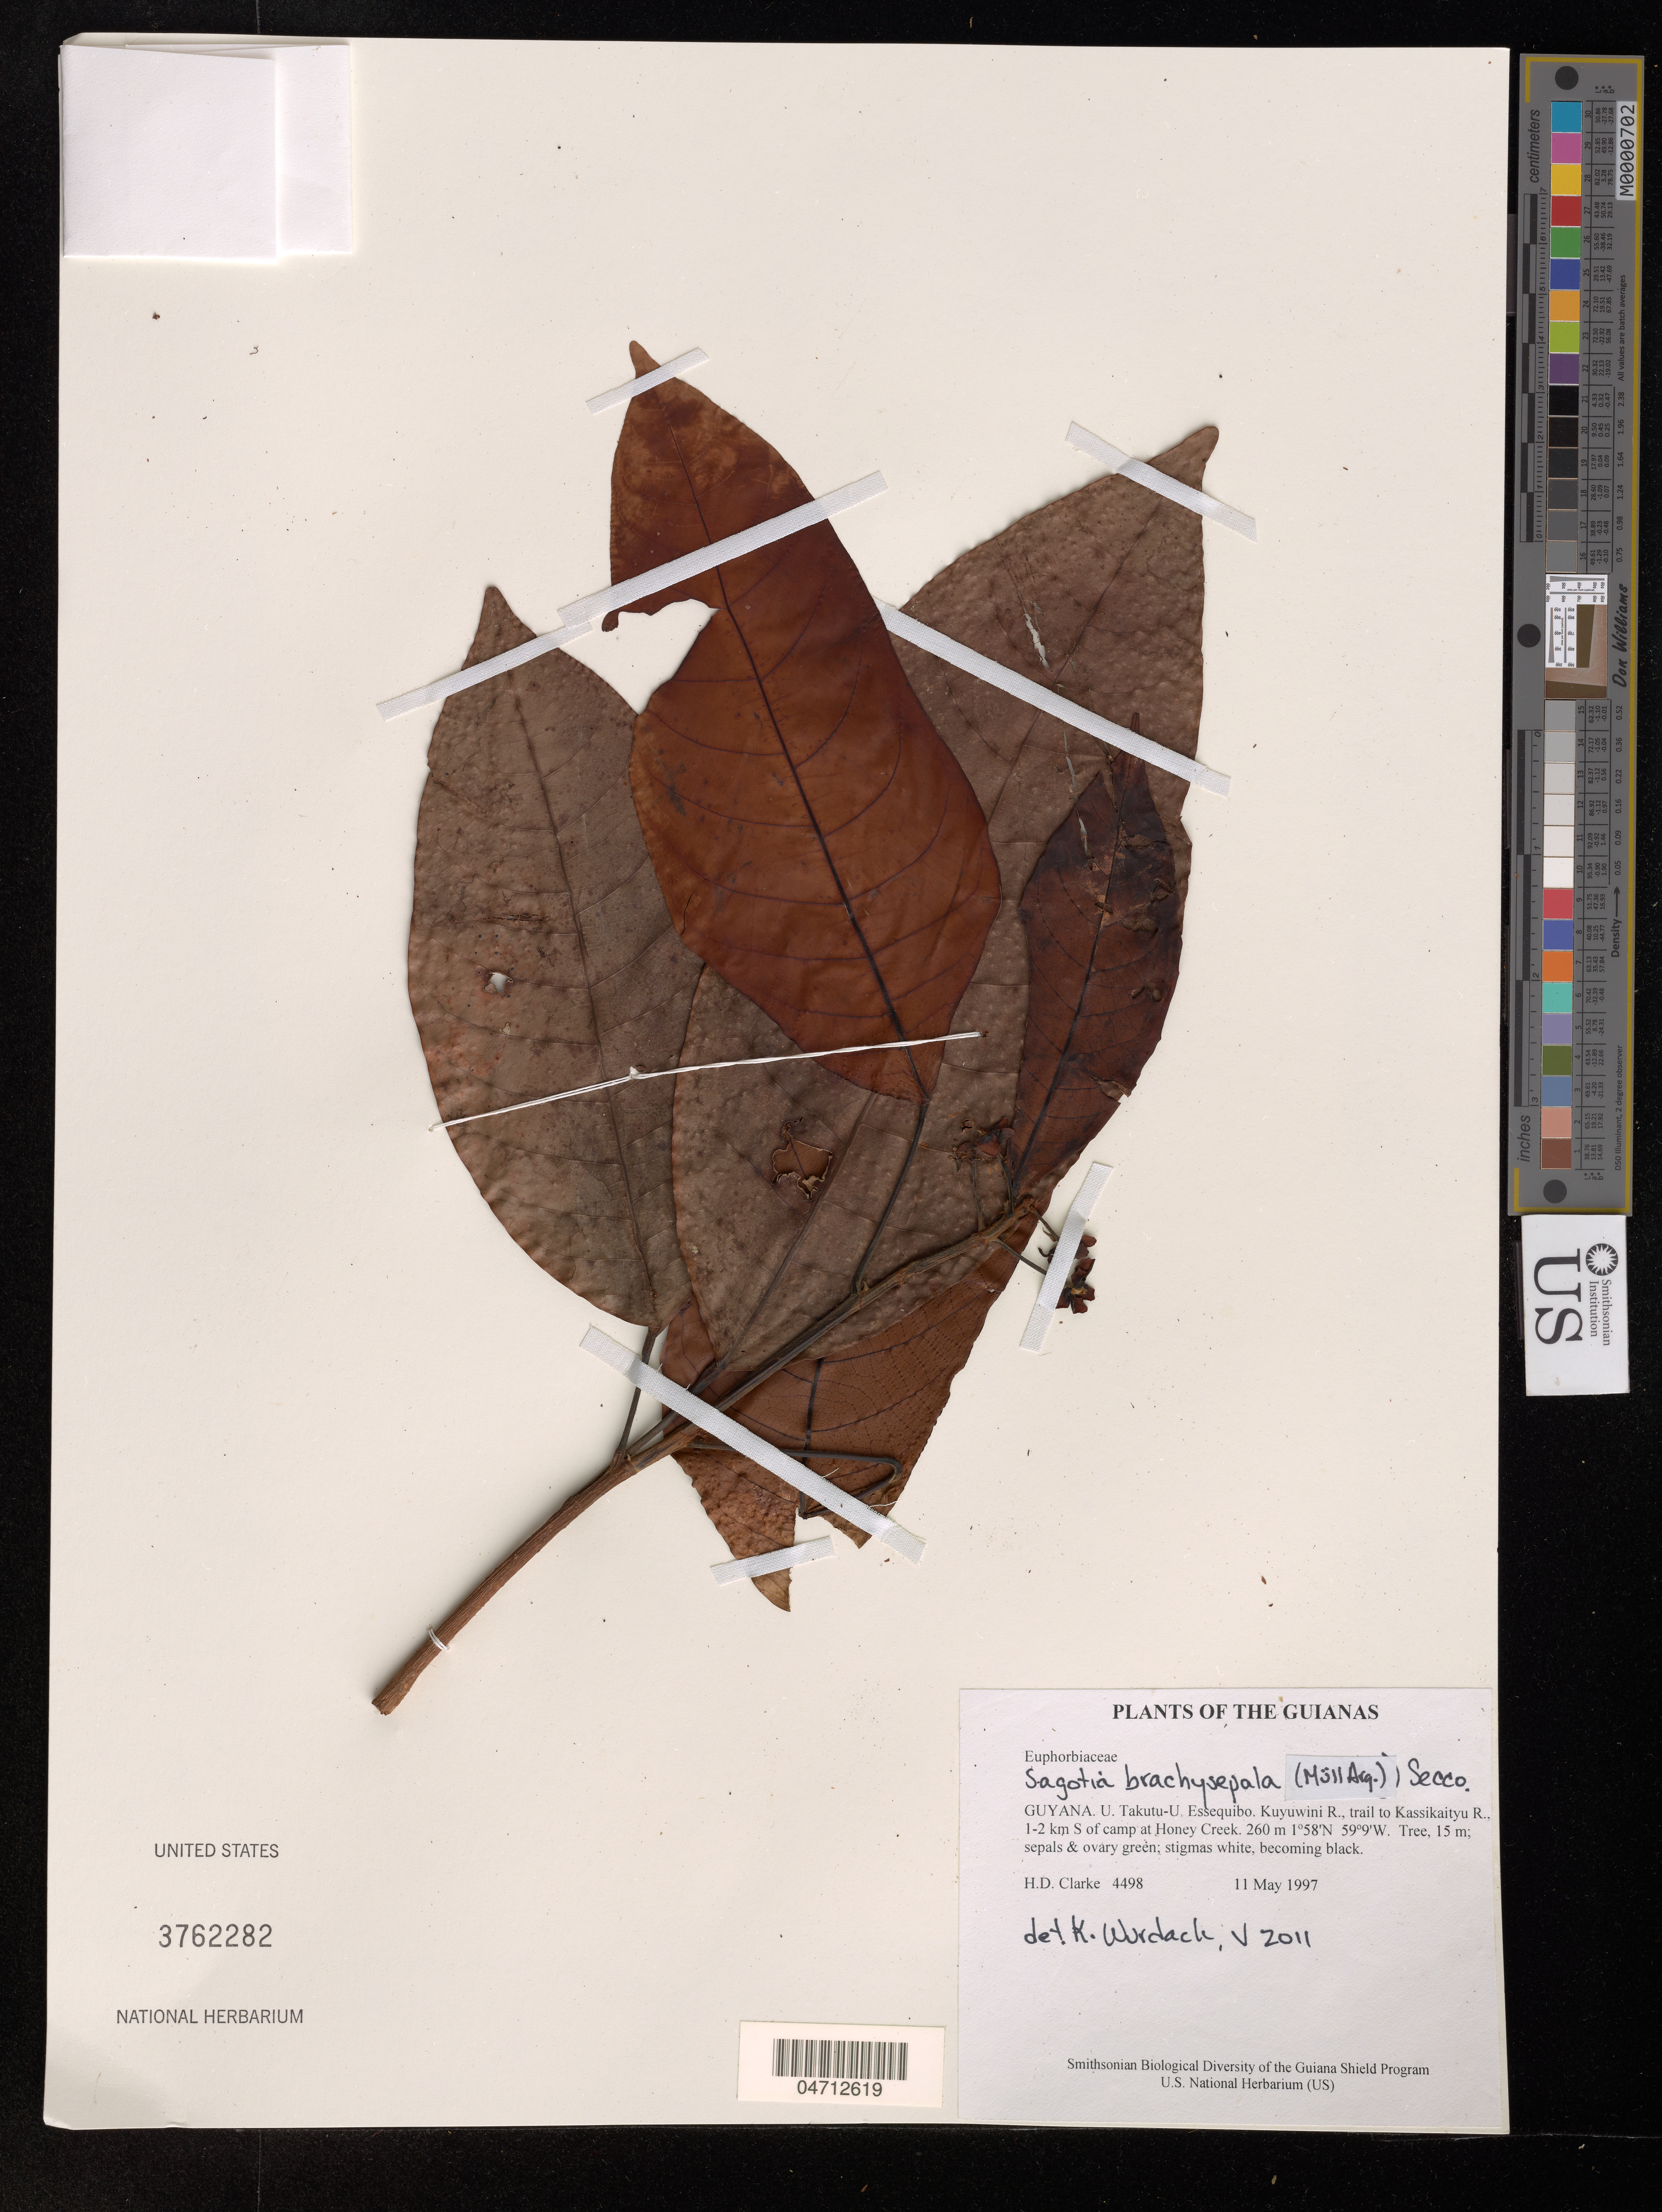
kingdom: Plantae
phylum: Tracheophyta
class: Magnoliopsida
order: Malpighiales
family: Euphorbiaceae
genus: Sagotia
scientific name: Sagotia brachysepala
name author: (Müll. Arg.) Secco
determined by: Wurdack, Kenneth J., (US), Smithsonian Institution - National Museum of Natural History (UNITED STATES)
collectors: H. D. Clarke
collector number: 4498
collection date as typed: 11 May 1997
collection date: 1997-05-11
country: Guyana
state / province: U. Takutu-U. Essequibo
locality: Kuyuwini R., trail to Kassikaityu R., 1-2 km S of camp at Honey Creek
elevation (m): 260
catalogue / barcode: US 3762282